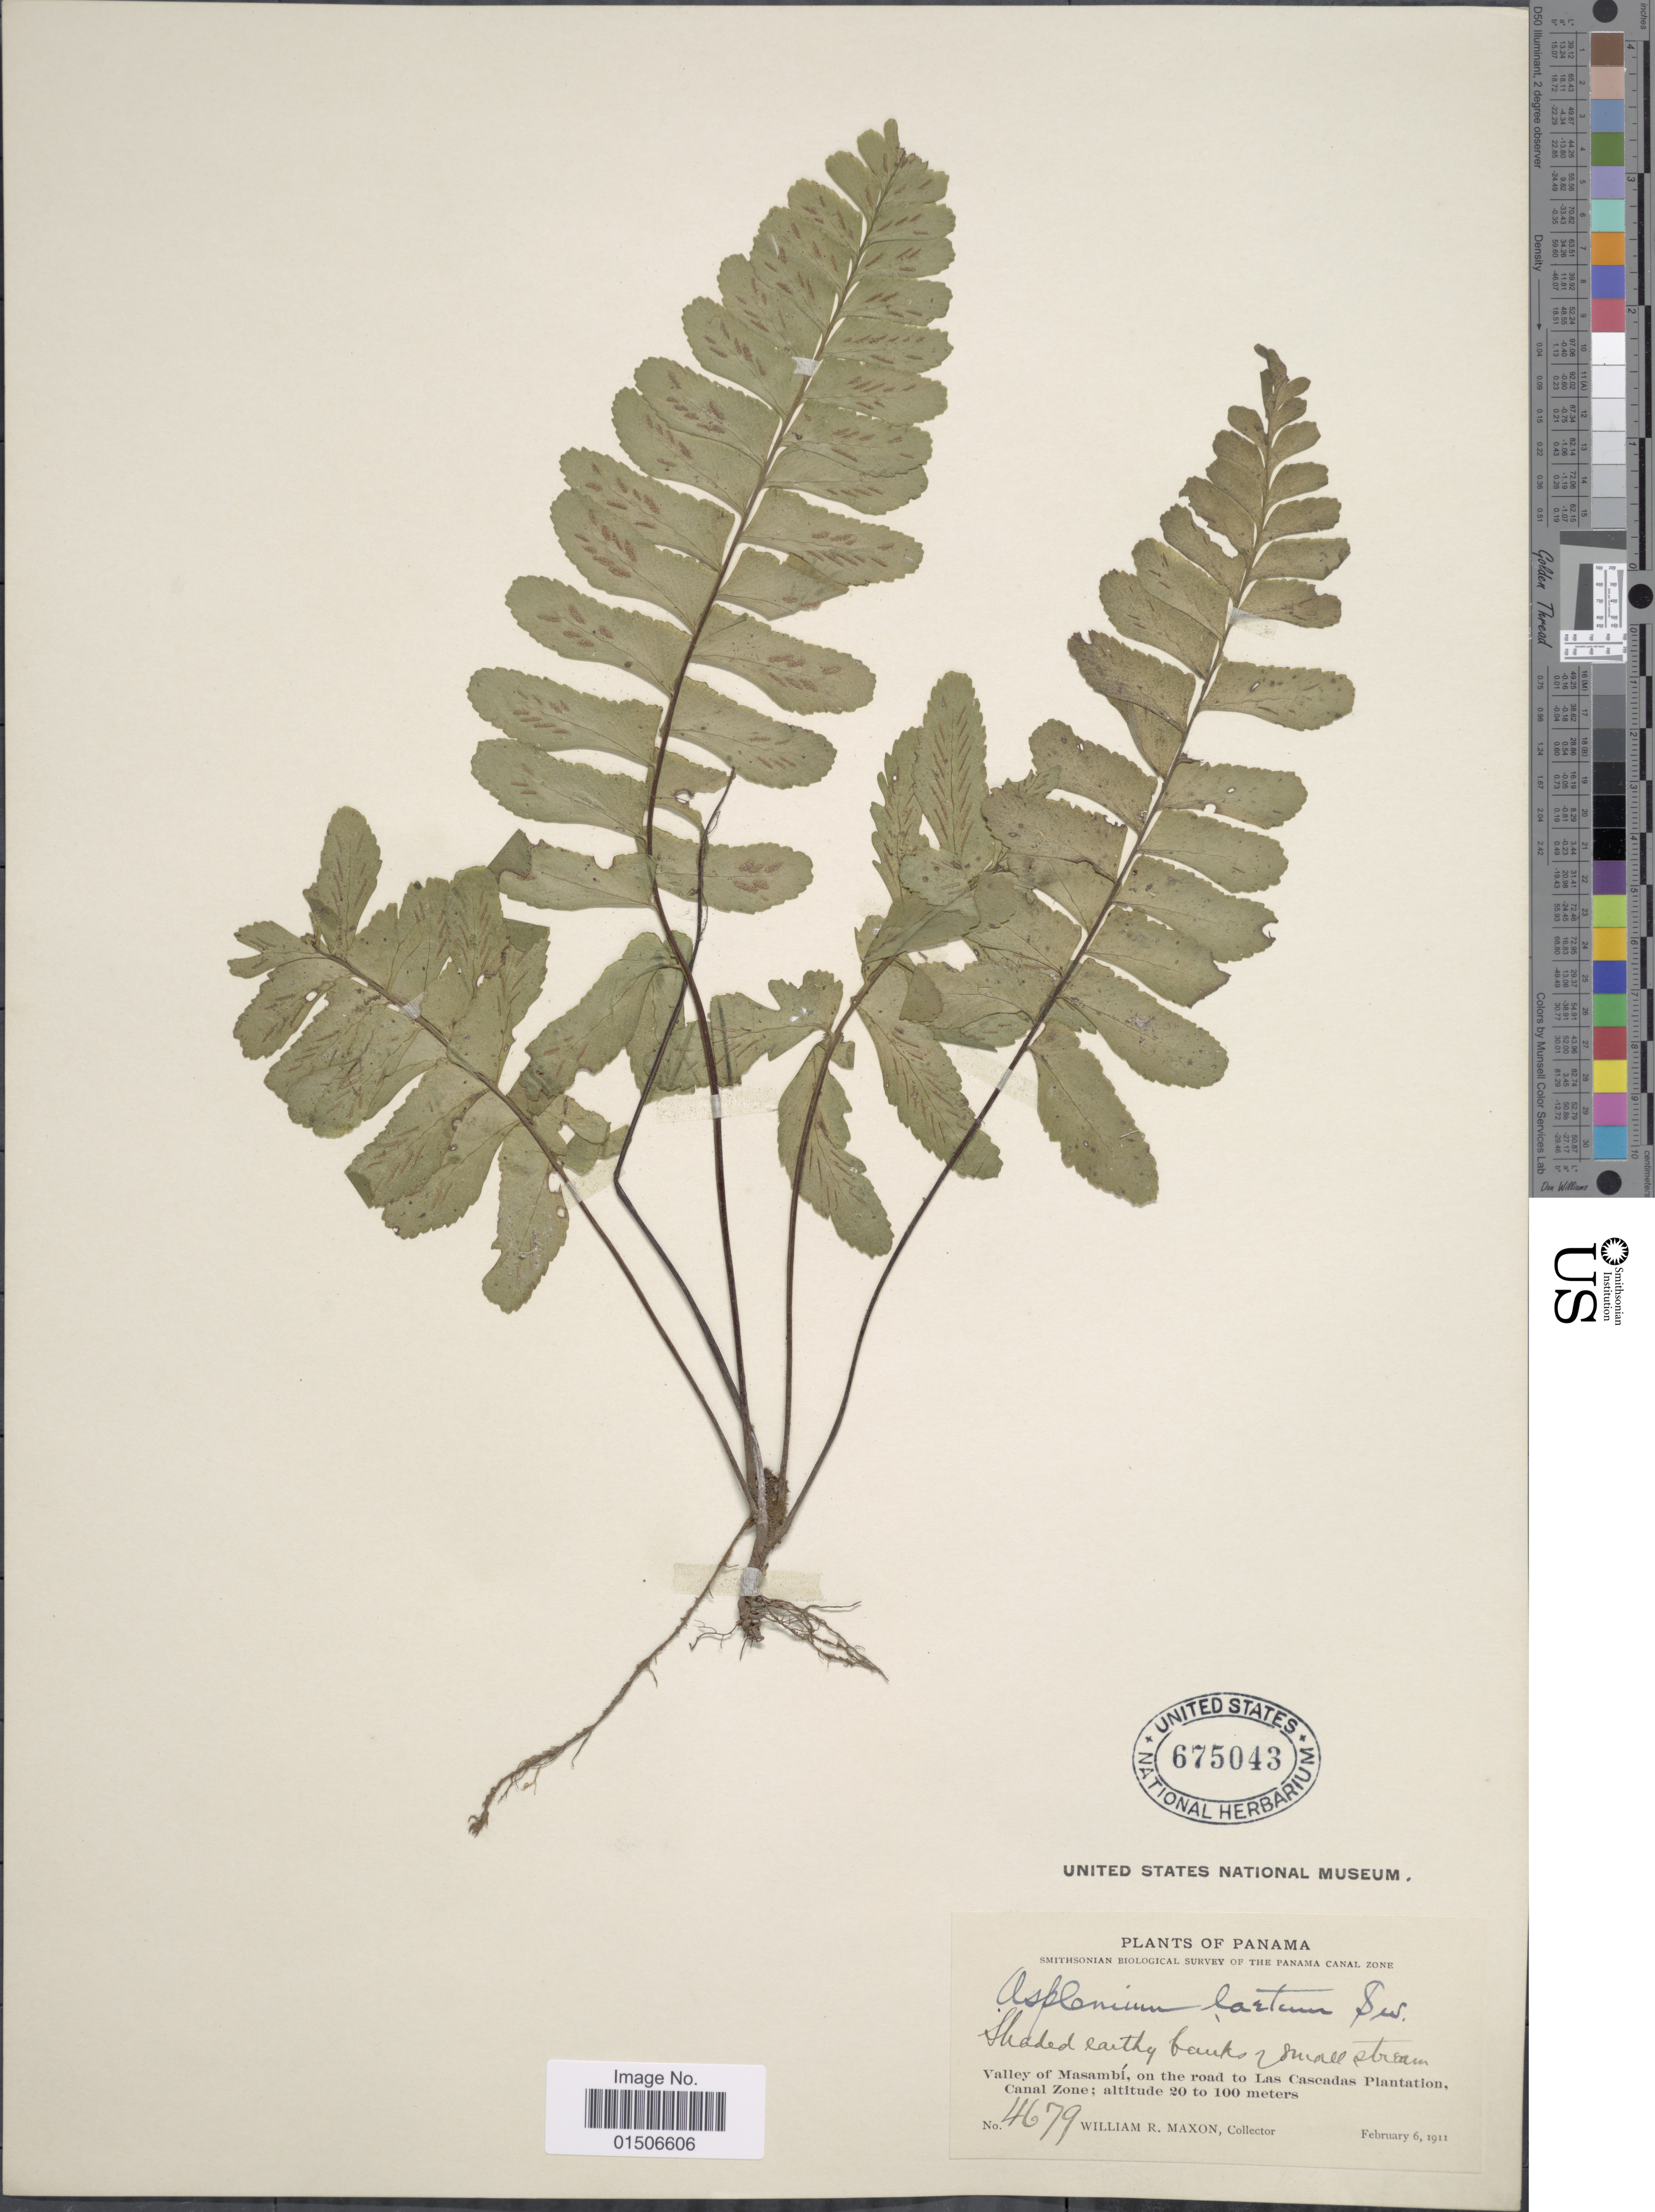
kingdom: Plantae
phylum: Tracheophyta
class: Polypodiopsida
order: Polypodiales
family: Aspleniaceae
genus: Asplenium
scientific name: Asplenium laetum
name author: Sw.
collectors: W. R. Maxon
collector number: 4679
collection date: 1911-02-06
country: Panama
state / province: Colón / Panamá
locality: Shaded earth of banks of small stream, Valley of Masambí, on the road to Las Cascadas Plantation, Canal Zone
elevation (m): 20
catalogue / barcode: US 675043